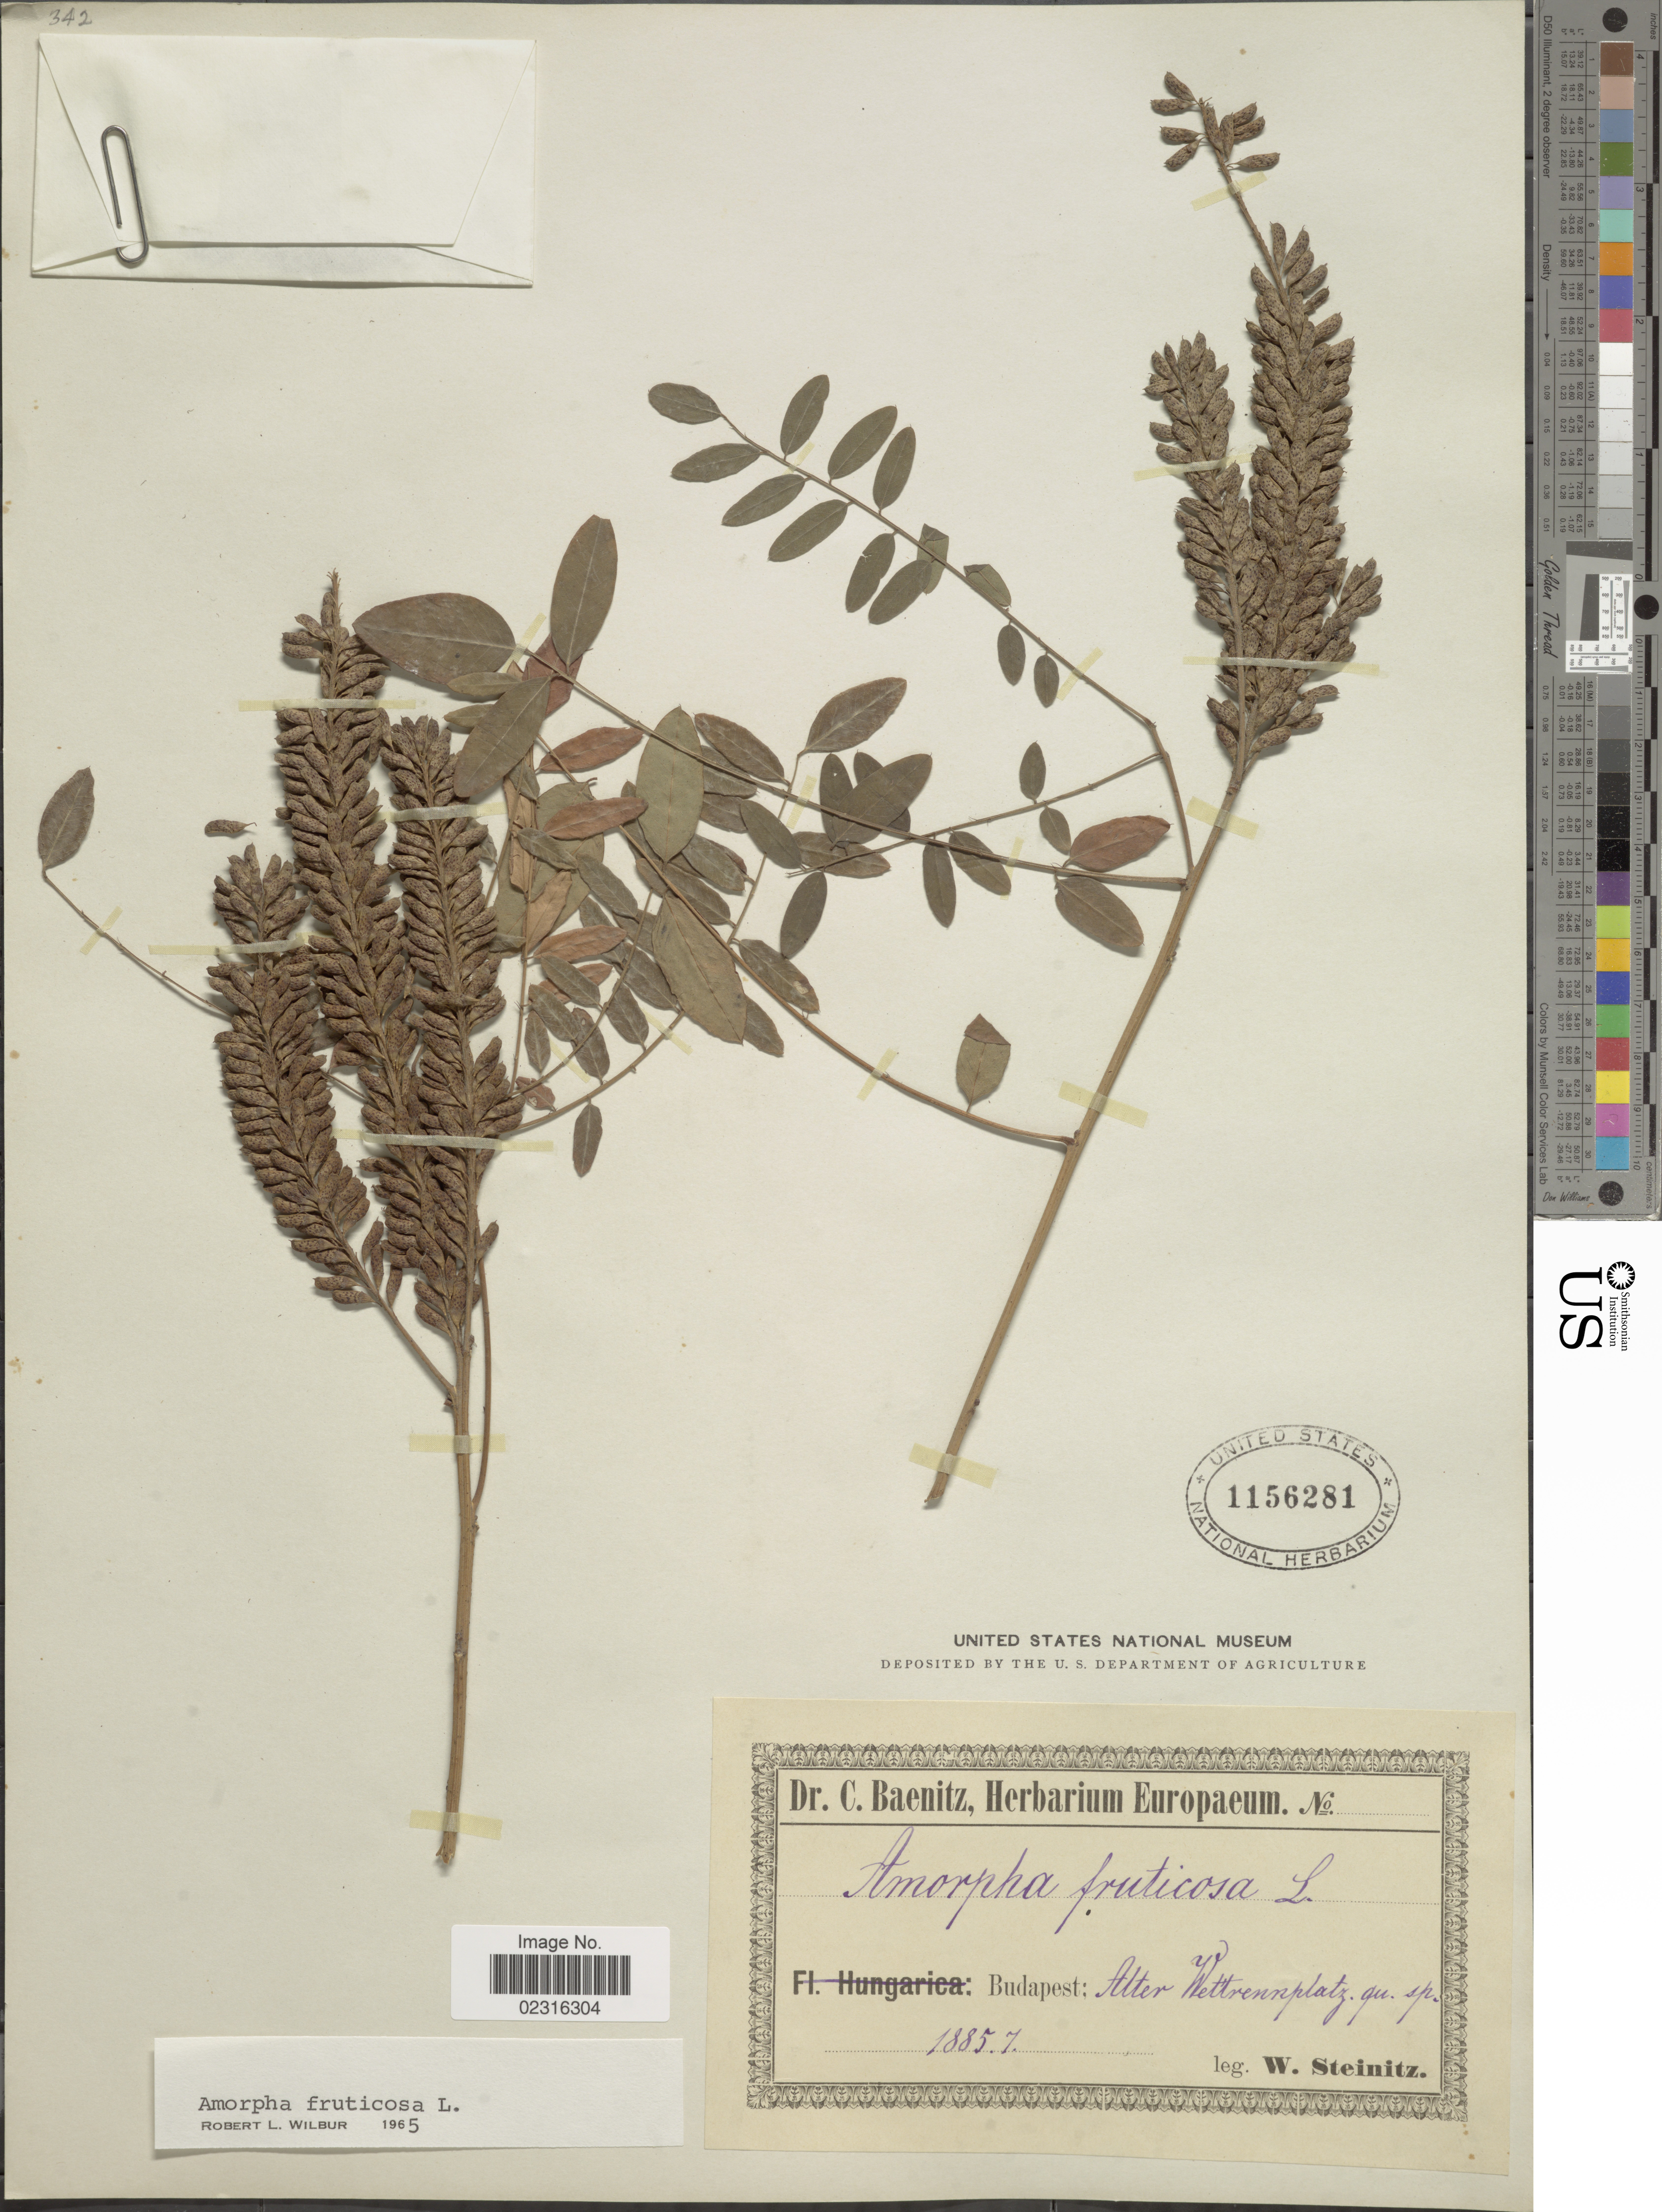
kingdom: Plantae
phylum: Tracheophyta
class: Magnoliopsida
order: Fabales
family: Fabaceae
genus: Amorpha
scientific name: Amorpha fruticosa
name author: L.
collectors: W. Steinitz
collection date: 1885-07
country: Hungary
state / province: Budapest, Capital District of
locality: Alter Wettrennplatz qu. sp. [interpreted]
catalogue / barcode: US 1156281